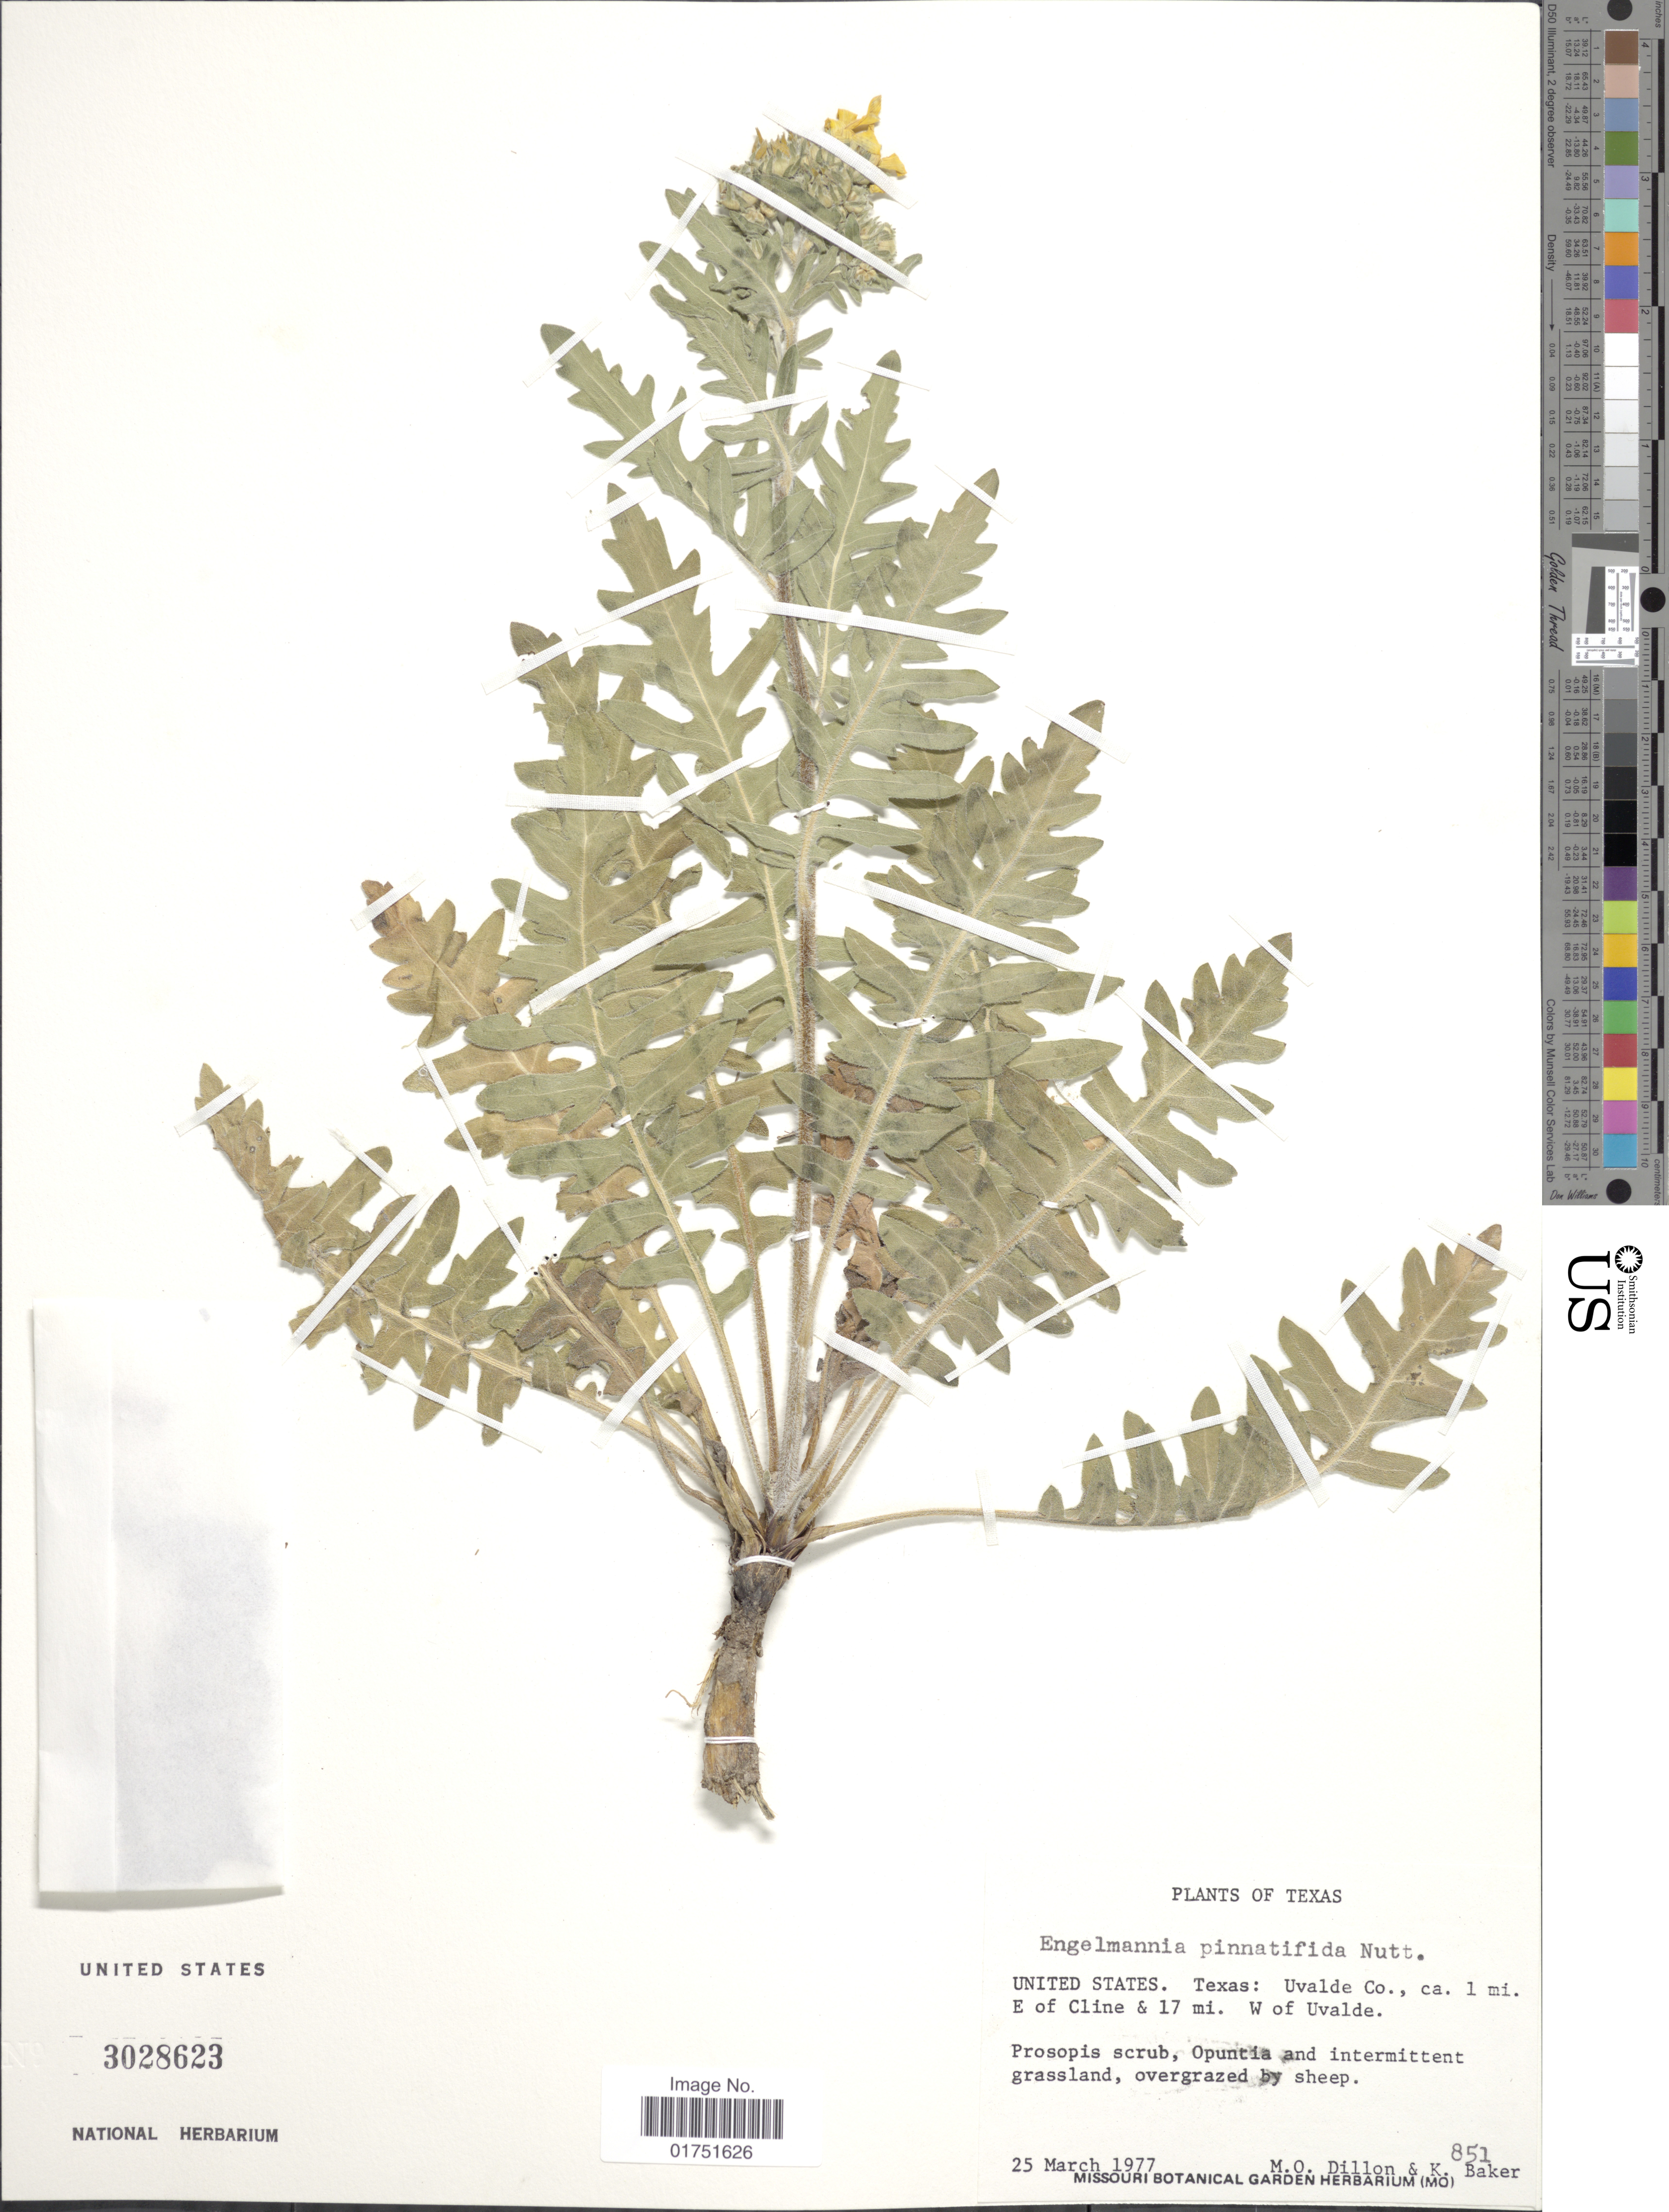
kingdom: Plantae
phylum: Tracheophyta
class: Magnoliopsida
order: Asterales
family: Asteraceae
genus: Engelmannia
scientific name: Engelmannia pinnatifida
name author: Torr. & A. Gray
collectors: M. O. Dillon & K. Baker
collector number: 851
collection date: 1977-03-25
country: United States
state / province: Texas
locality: United States. Texas: Uvalde Co., ca. 1 mi. E of Cline & 17 mi. W of Uvalde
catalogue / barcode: US 3028623